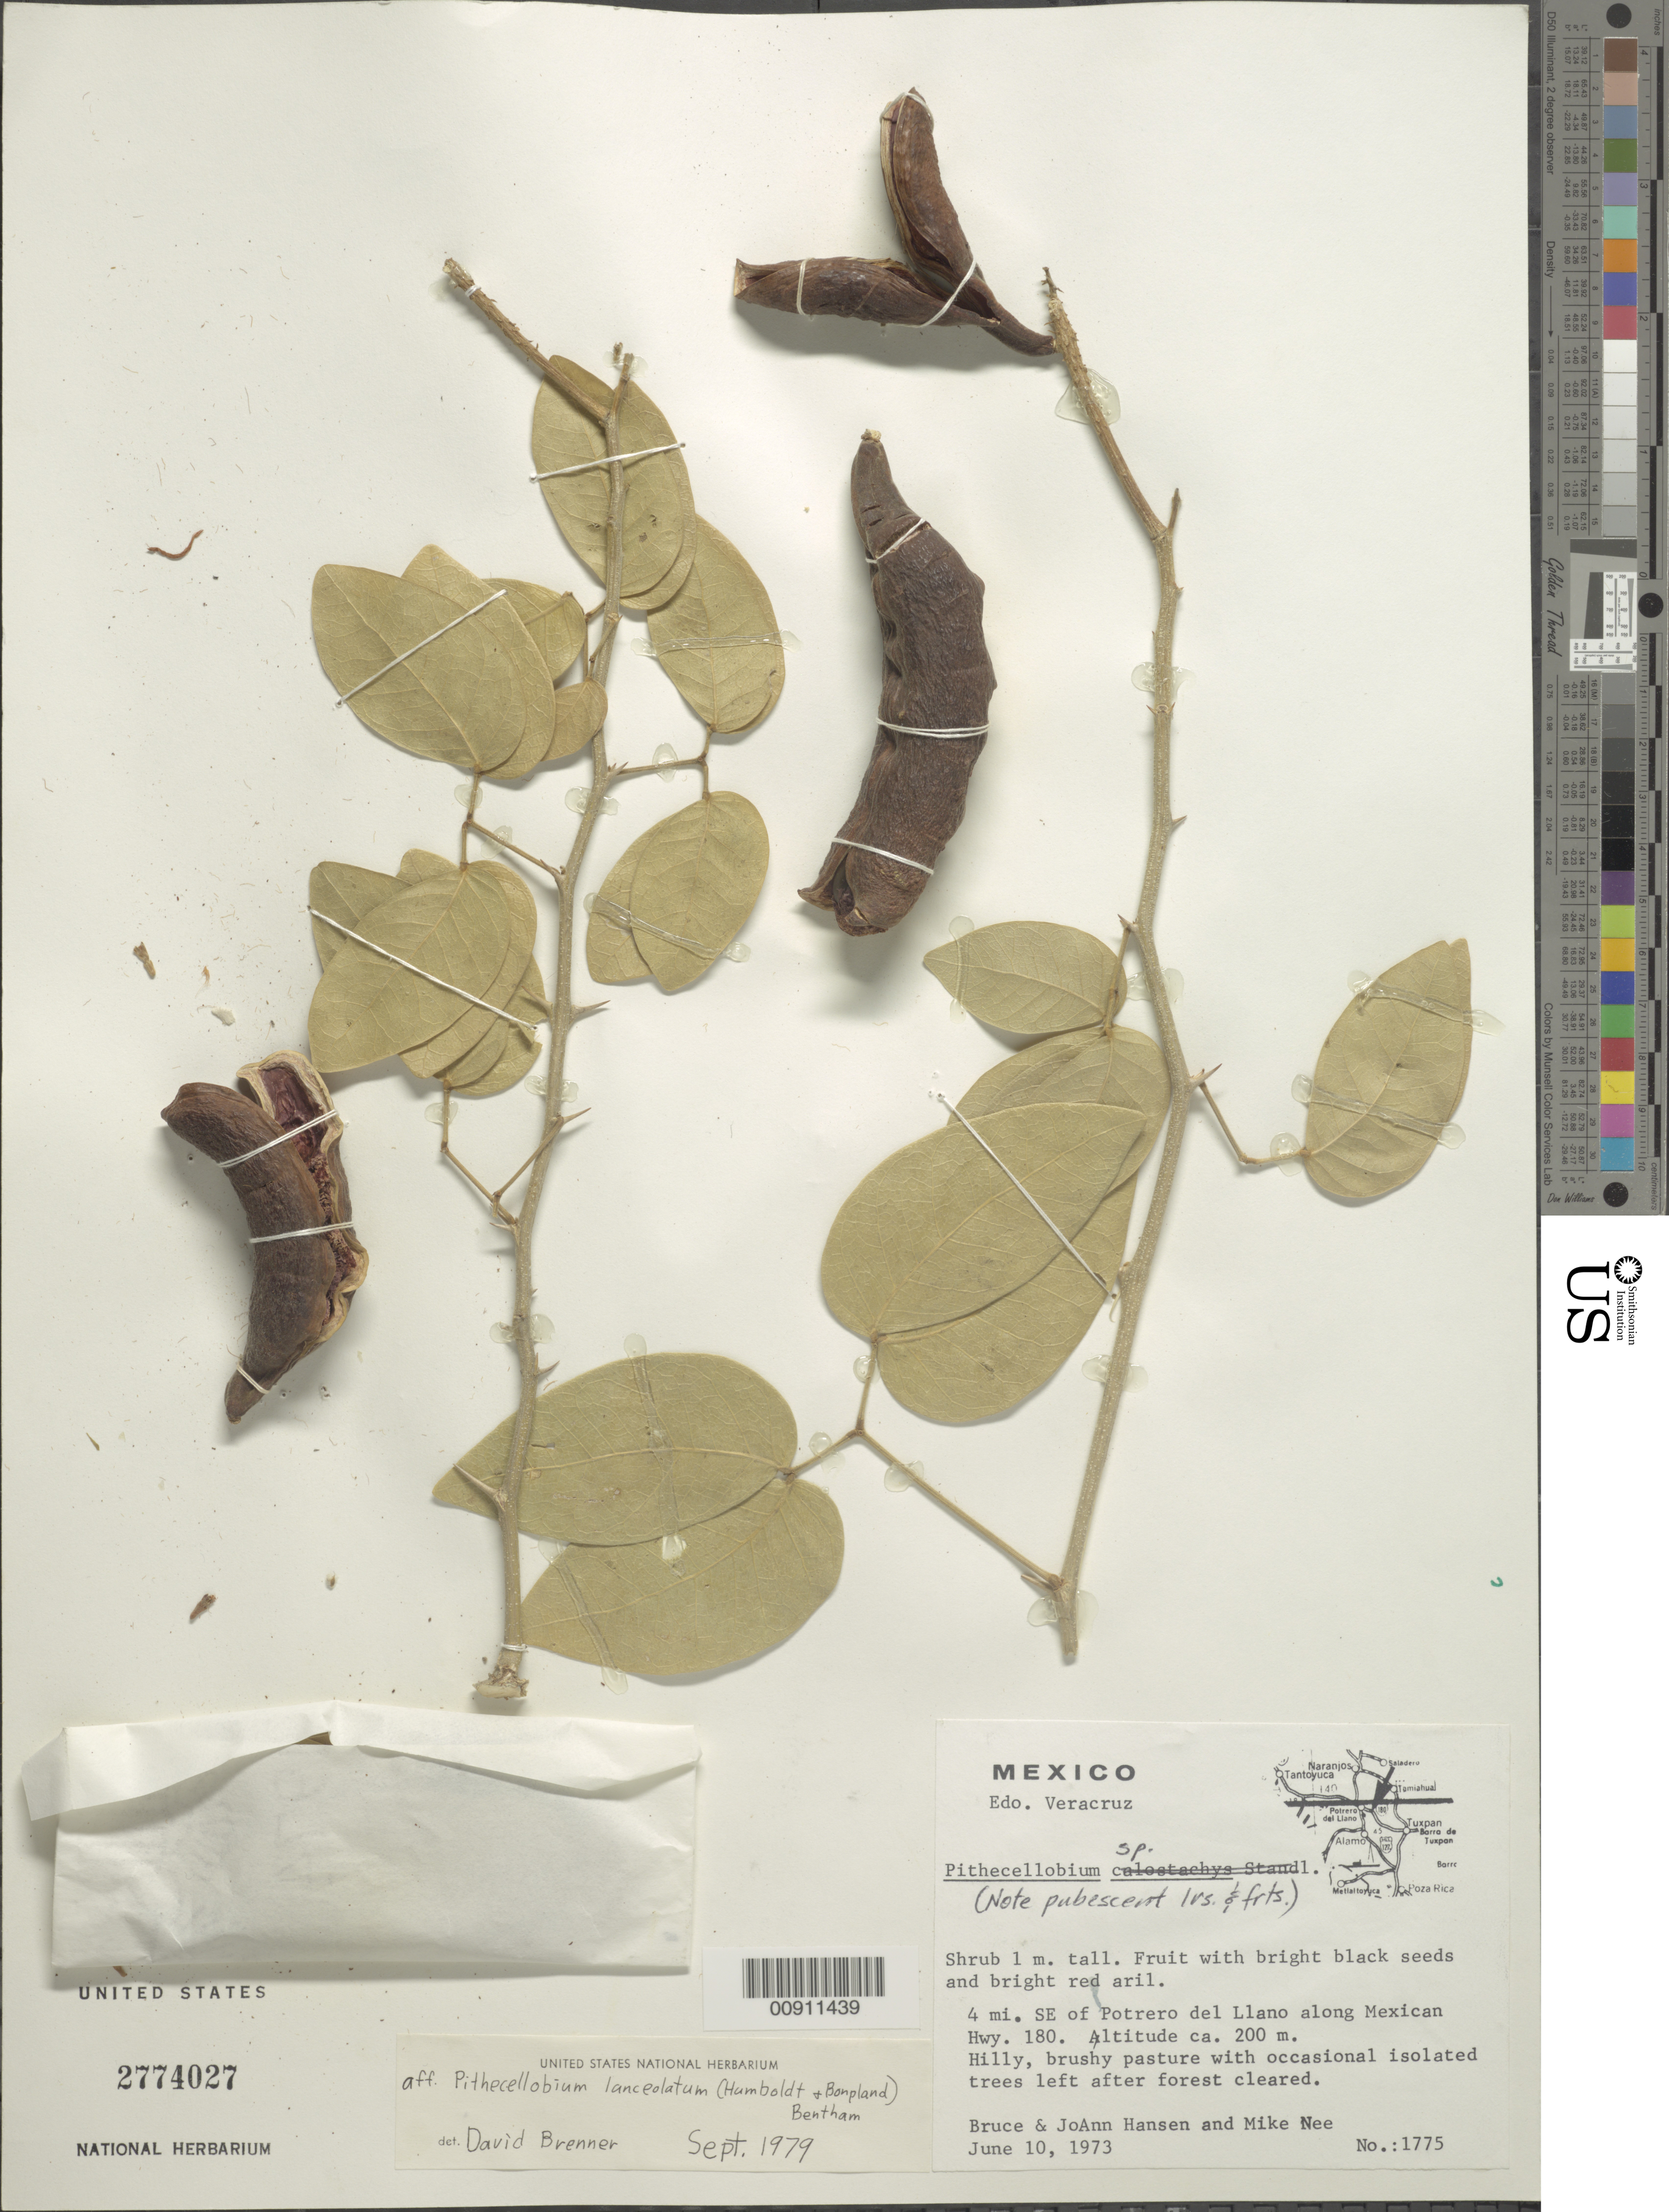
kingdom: Plantae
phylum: Tracheophyta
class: Magnoliopsida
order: Fabales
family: Fabaceae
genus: Pithecellobium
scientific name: Pithecellobium lanceolatum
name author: (Humb. & Bonpl. ex Willd.) Benth.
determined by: Brenner, D.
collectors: B. Hansen, J. Hansen & M. Nee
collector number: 1775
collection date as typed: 10 Jun 1973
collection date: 1973-06-10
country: Mexico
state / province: Veracruz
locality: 4 mi. SE of Potrero del Llano along Mexican Hwy. 180.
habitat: Hilly, brushy pasture with occasional isolated trees left after forest cleared.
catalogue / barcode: US 2774027